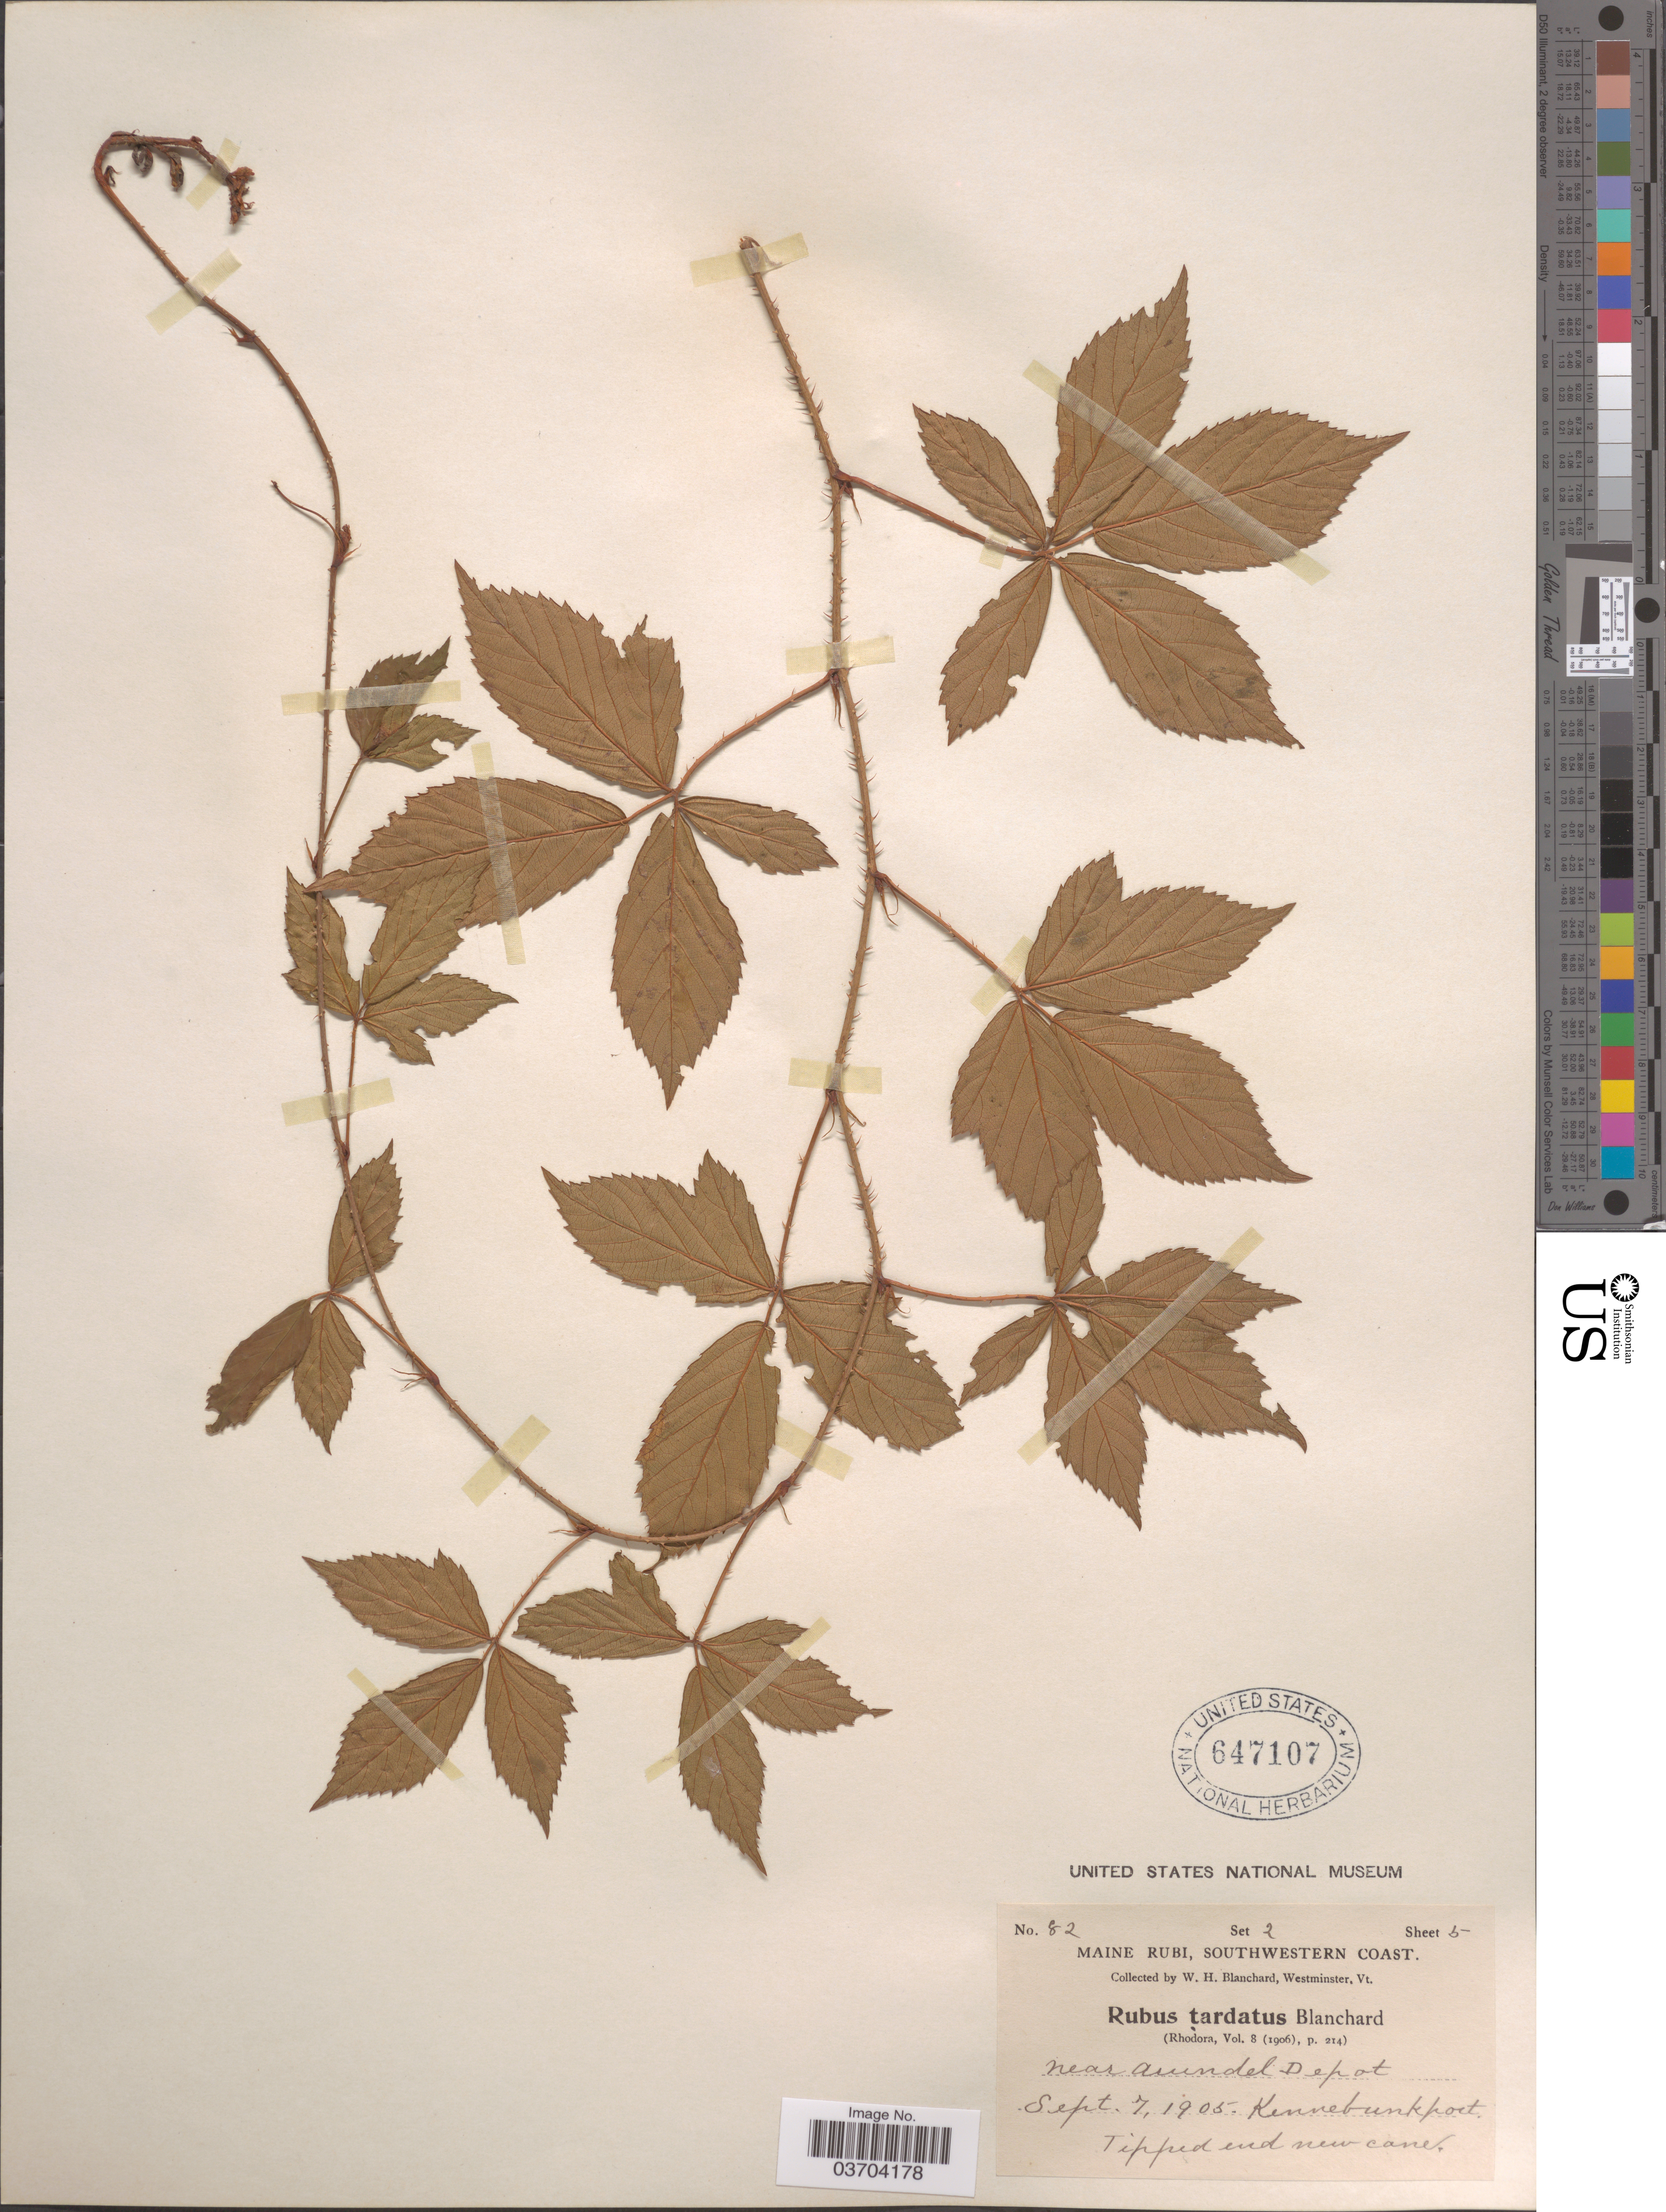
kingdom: Plantae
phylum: Tracheophyta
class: Magnoliopsida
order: Rosales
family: Rosaceae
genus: Rubus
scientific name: Rubus amicalis x R. nigricans Rydb. in Britton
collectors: W. H. Blanchard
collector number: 82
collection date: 1905-09-07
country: United States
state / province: Maine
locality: Southwestern Coast. Near Arundel Depot. Kennebunkport.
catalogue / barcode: US 647107